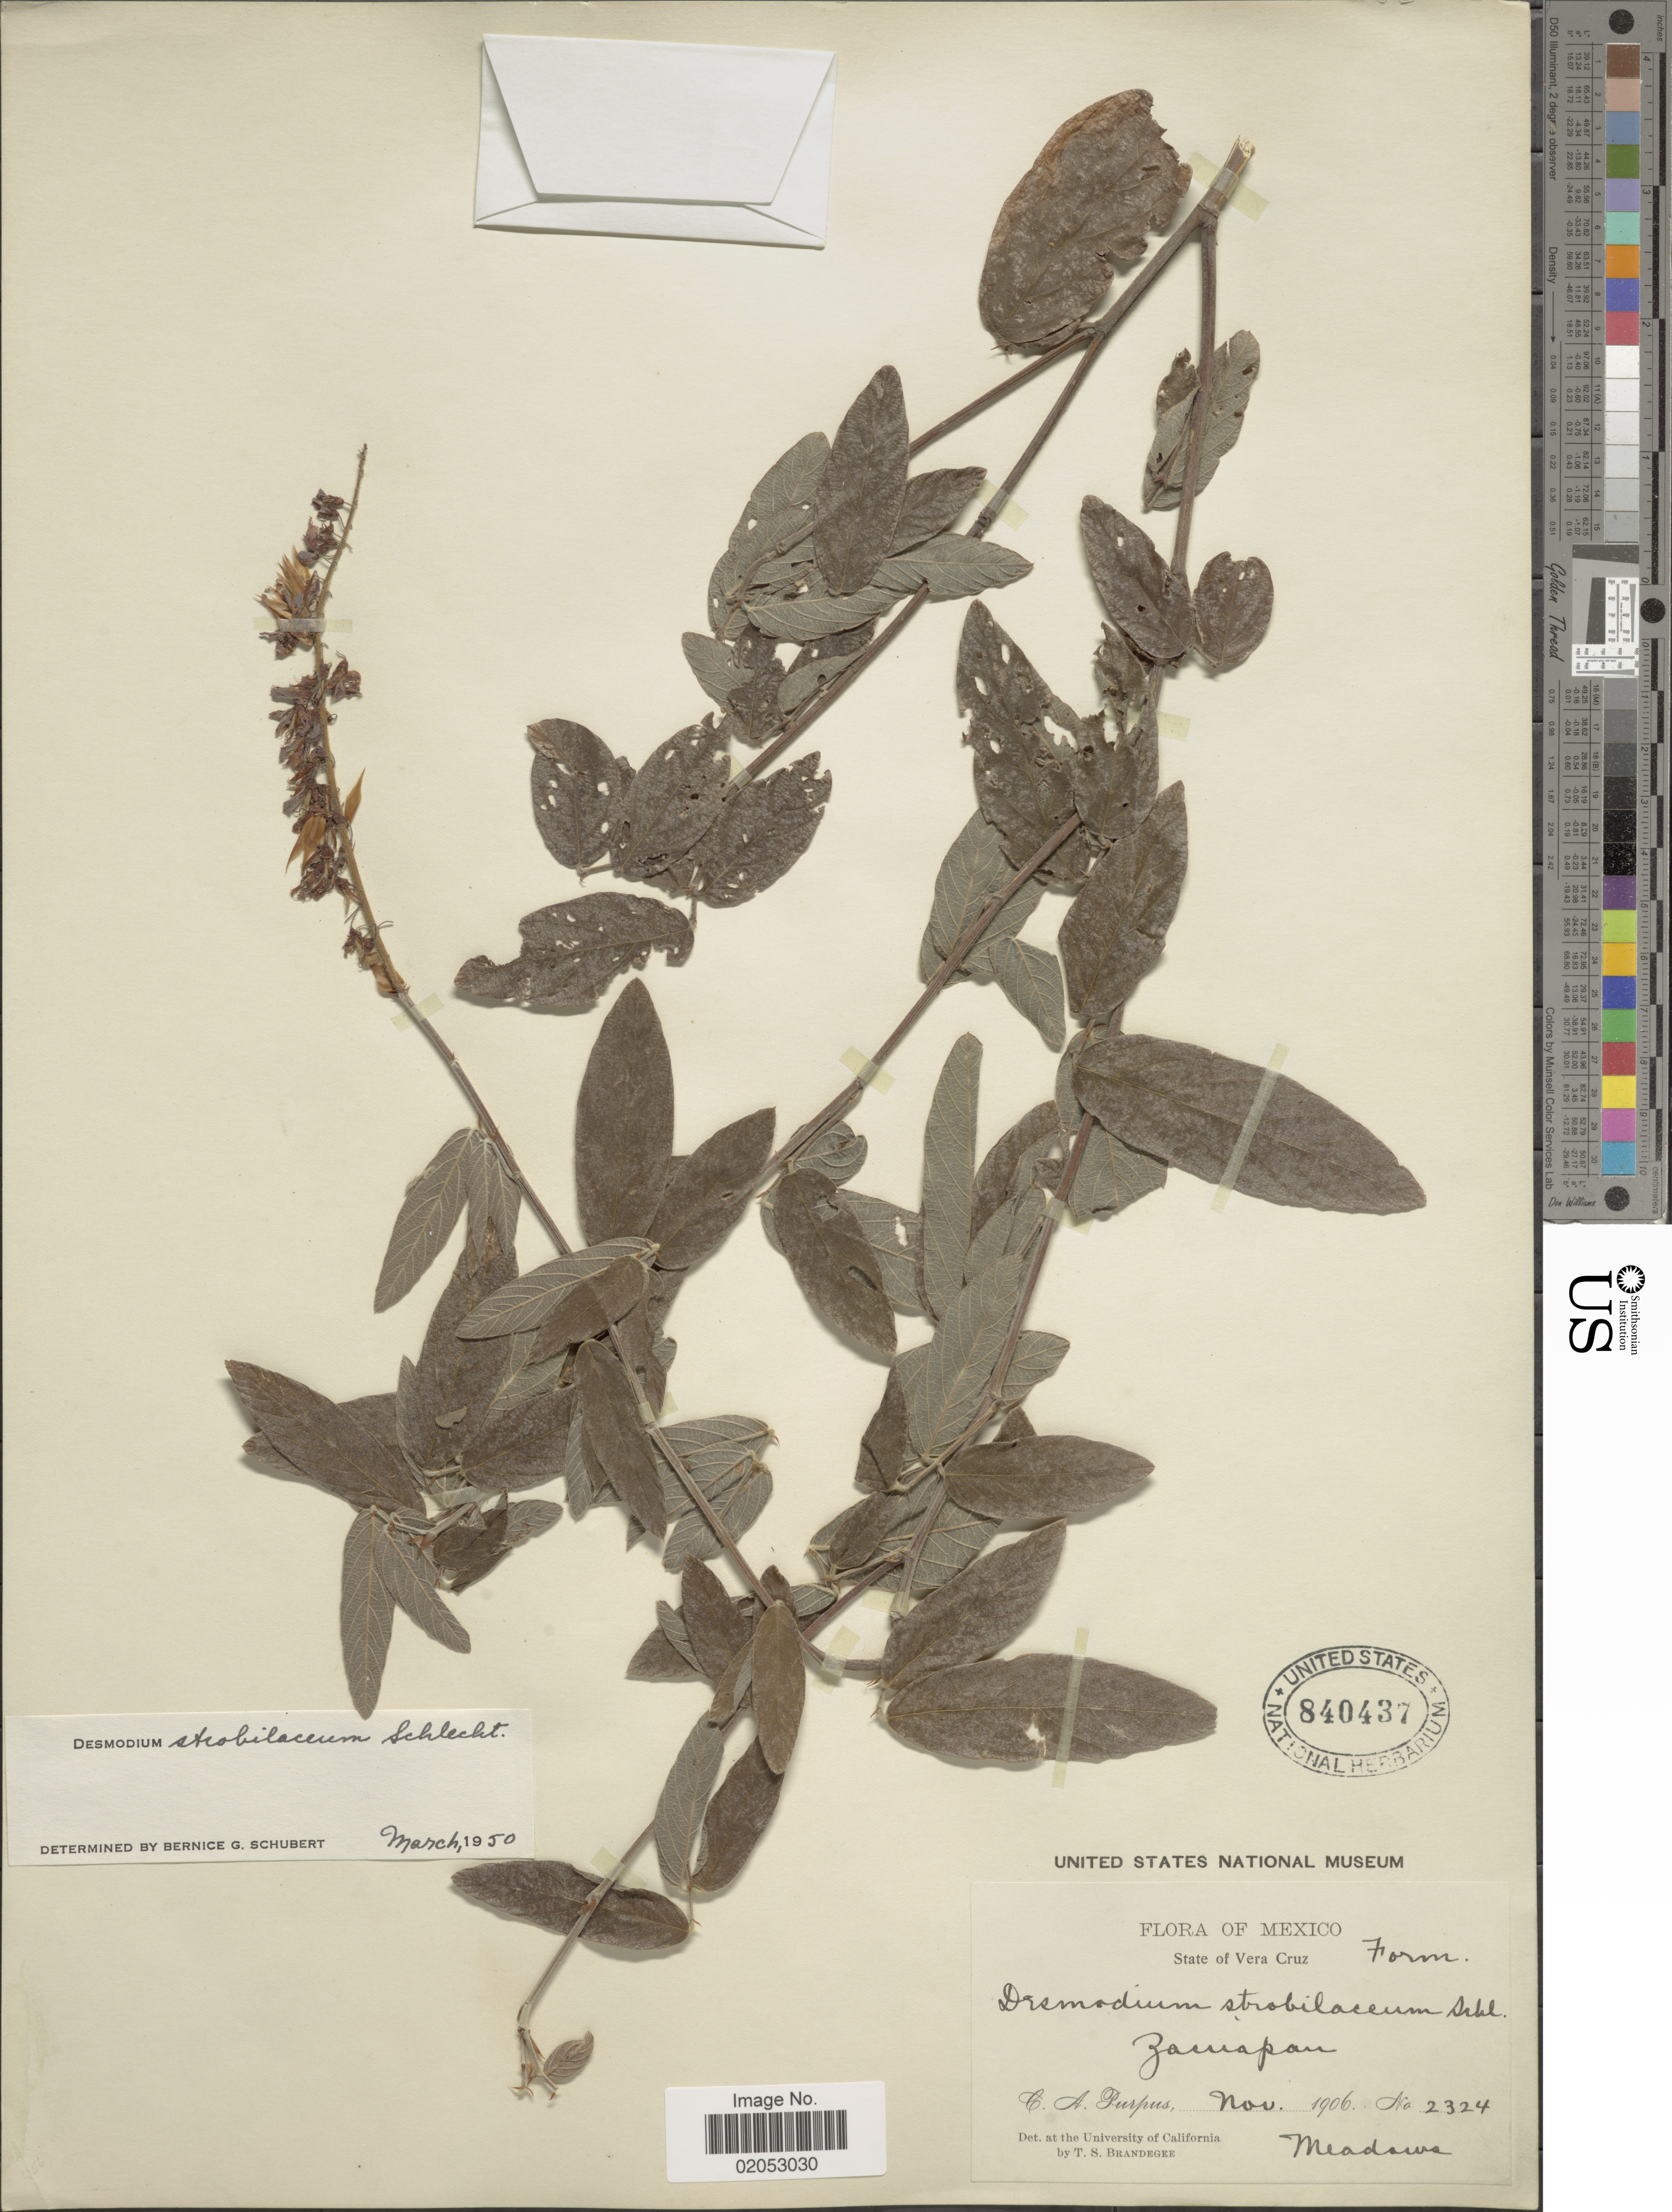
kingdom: Plantae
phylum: Tracheophyta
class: Magnoliopsida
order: Fabales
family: Fabaceae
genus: Desmodium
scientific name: Desmodium strobilaceum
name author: Schltdl.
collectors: C. A. Purpus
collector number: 2324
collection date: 1906-11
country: Mexico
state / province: Veracruz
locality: State of Vera Cruz. Zacuapan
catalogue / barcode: US 840437